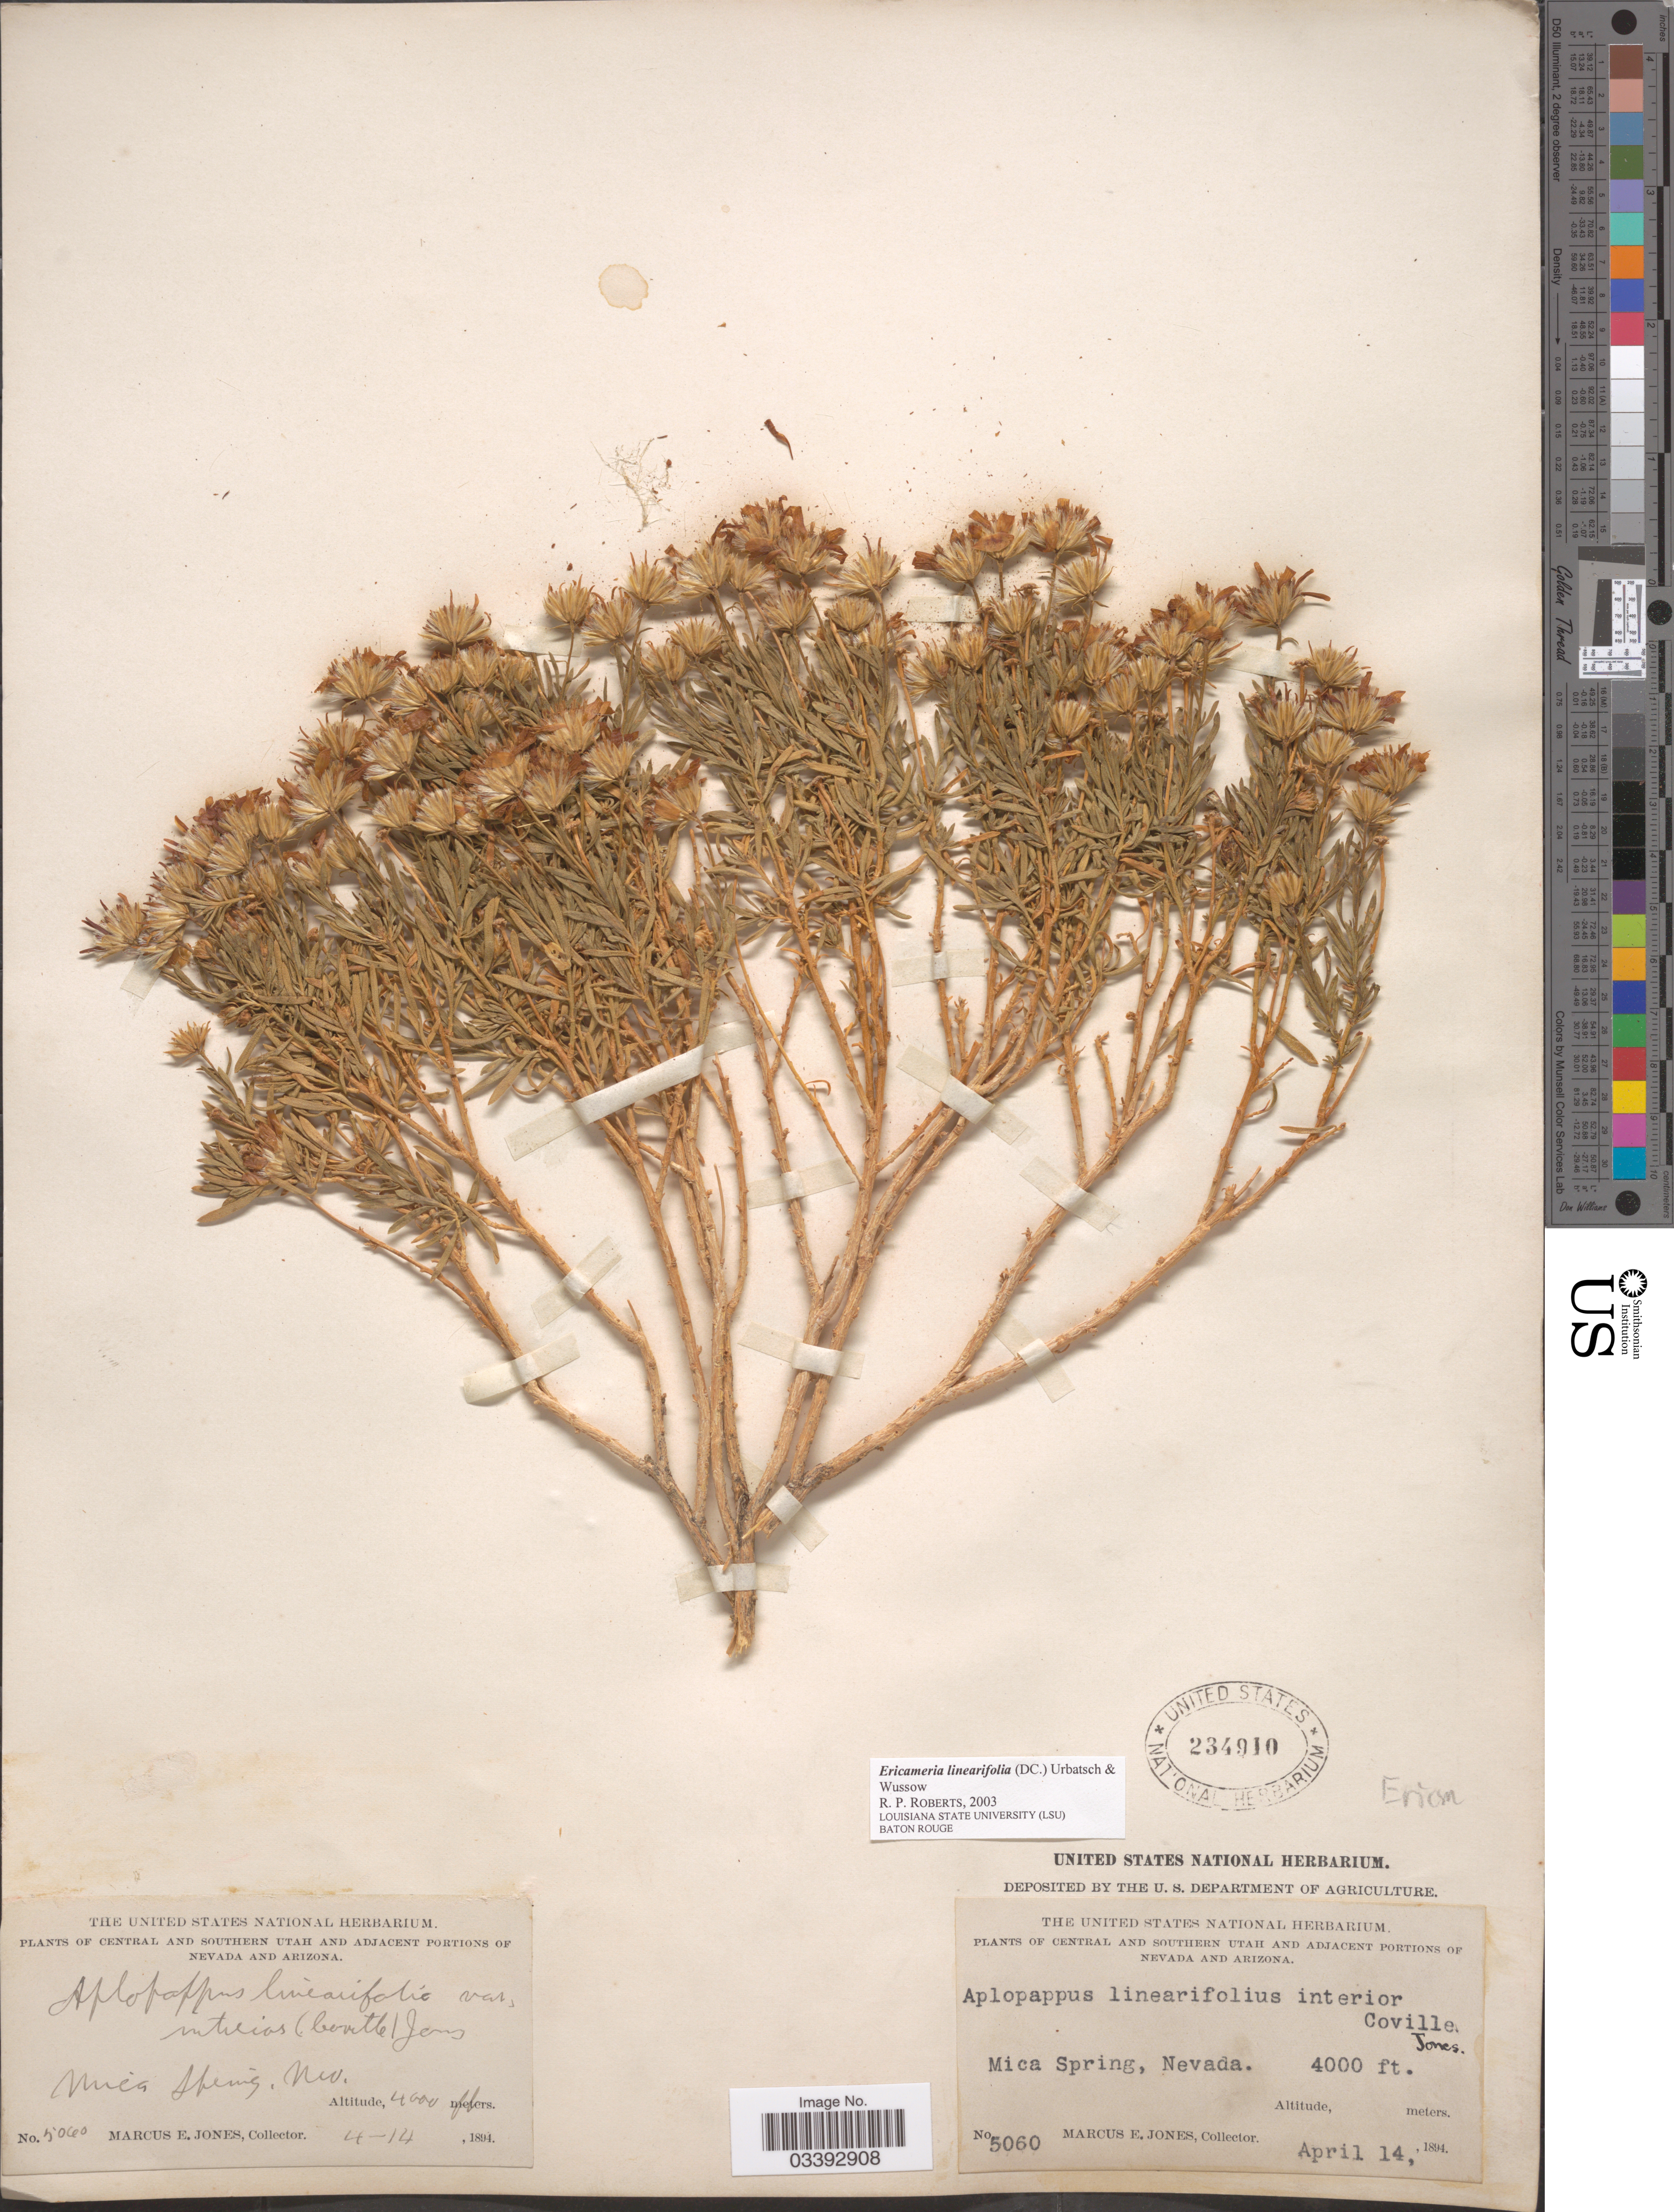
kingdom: Plantae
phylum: Tracheophyta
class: Magnoliopsida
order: Asterales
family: Asteraceae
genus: Ericameria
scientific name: Ericameria linearifolia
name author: (DC.) Urbatsch & Wussow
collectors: M. E. Jones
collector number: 5060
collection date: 1894-04-14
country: United States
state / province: Nevada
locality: Adjacent portions of Nevada and Arizona, Mica Spring.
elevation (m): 1219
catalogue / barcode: US 234910